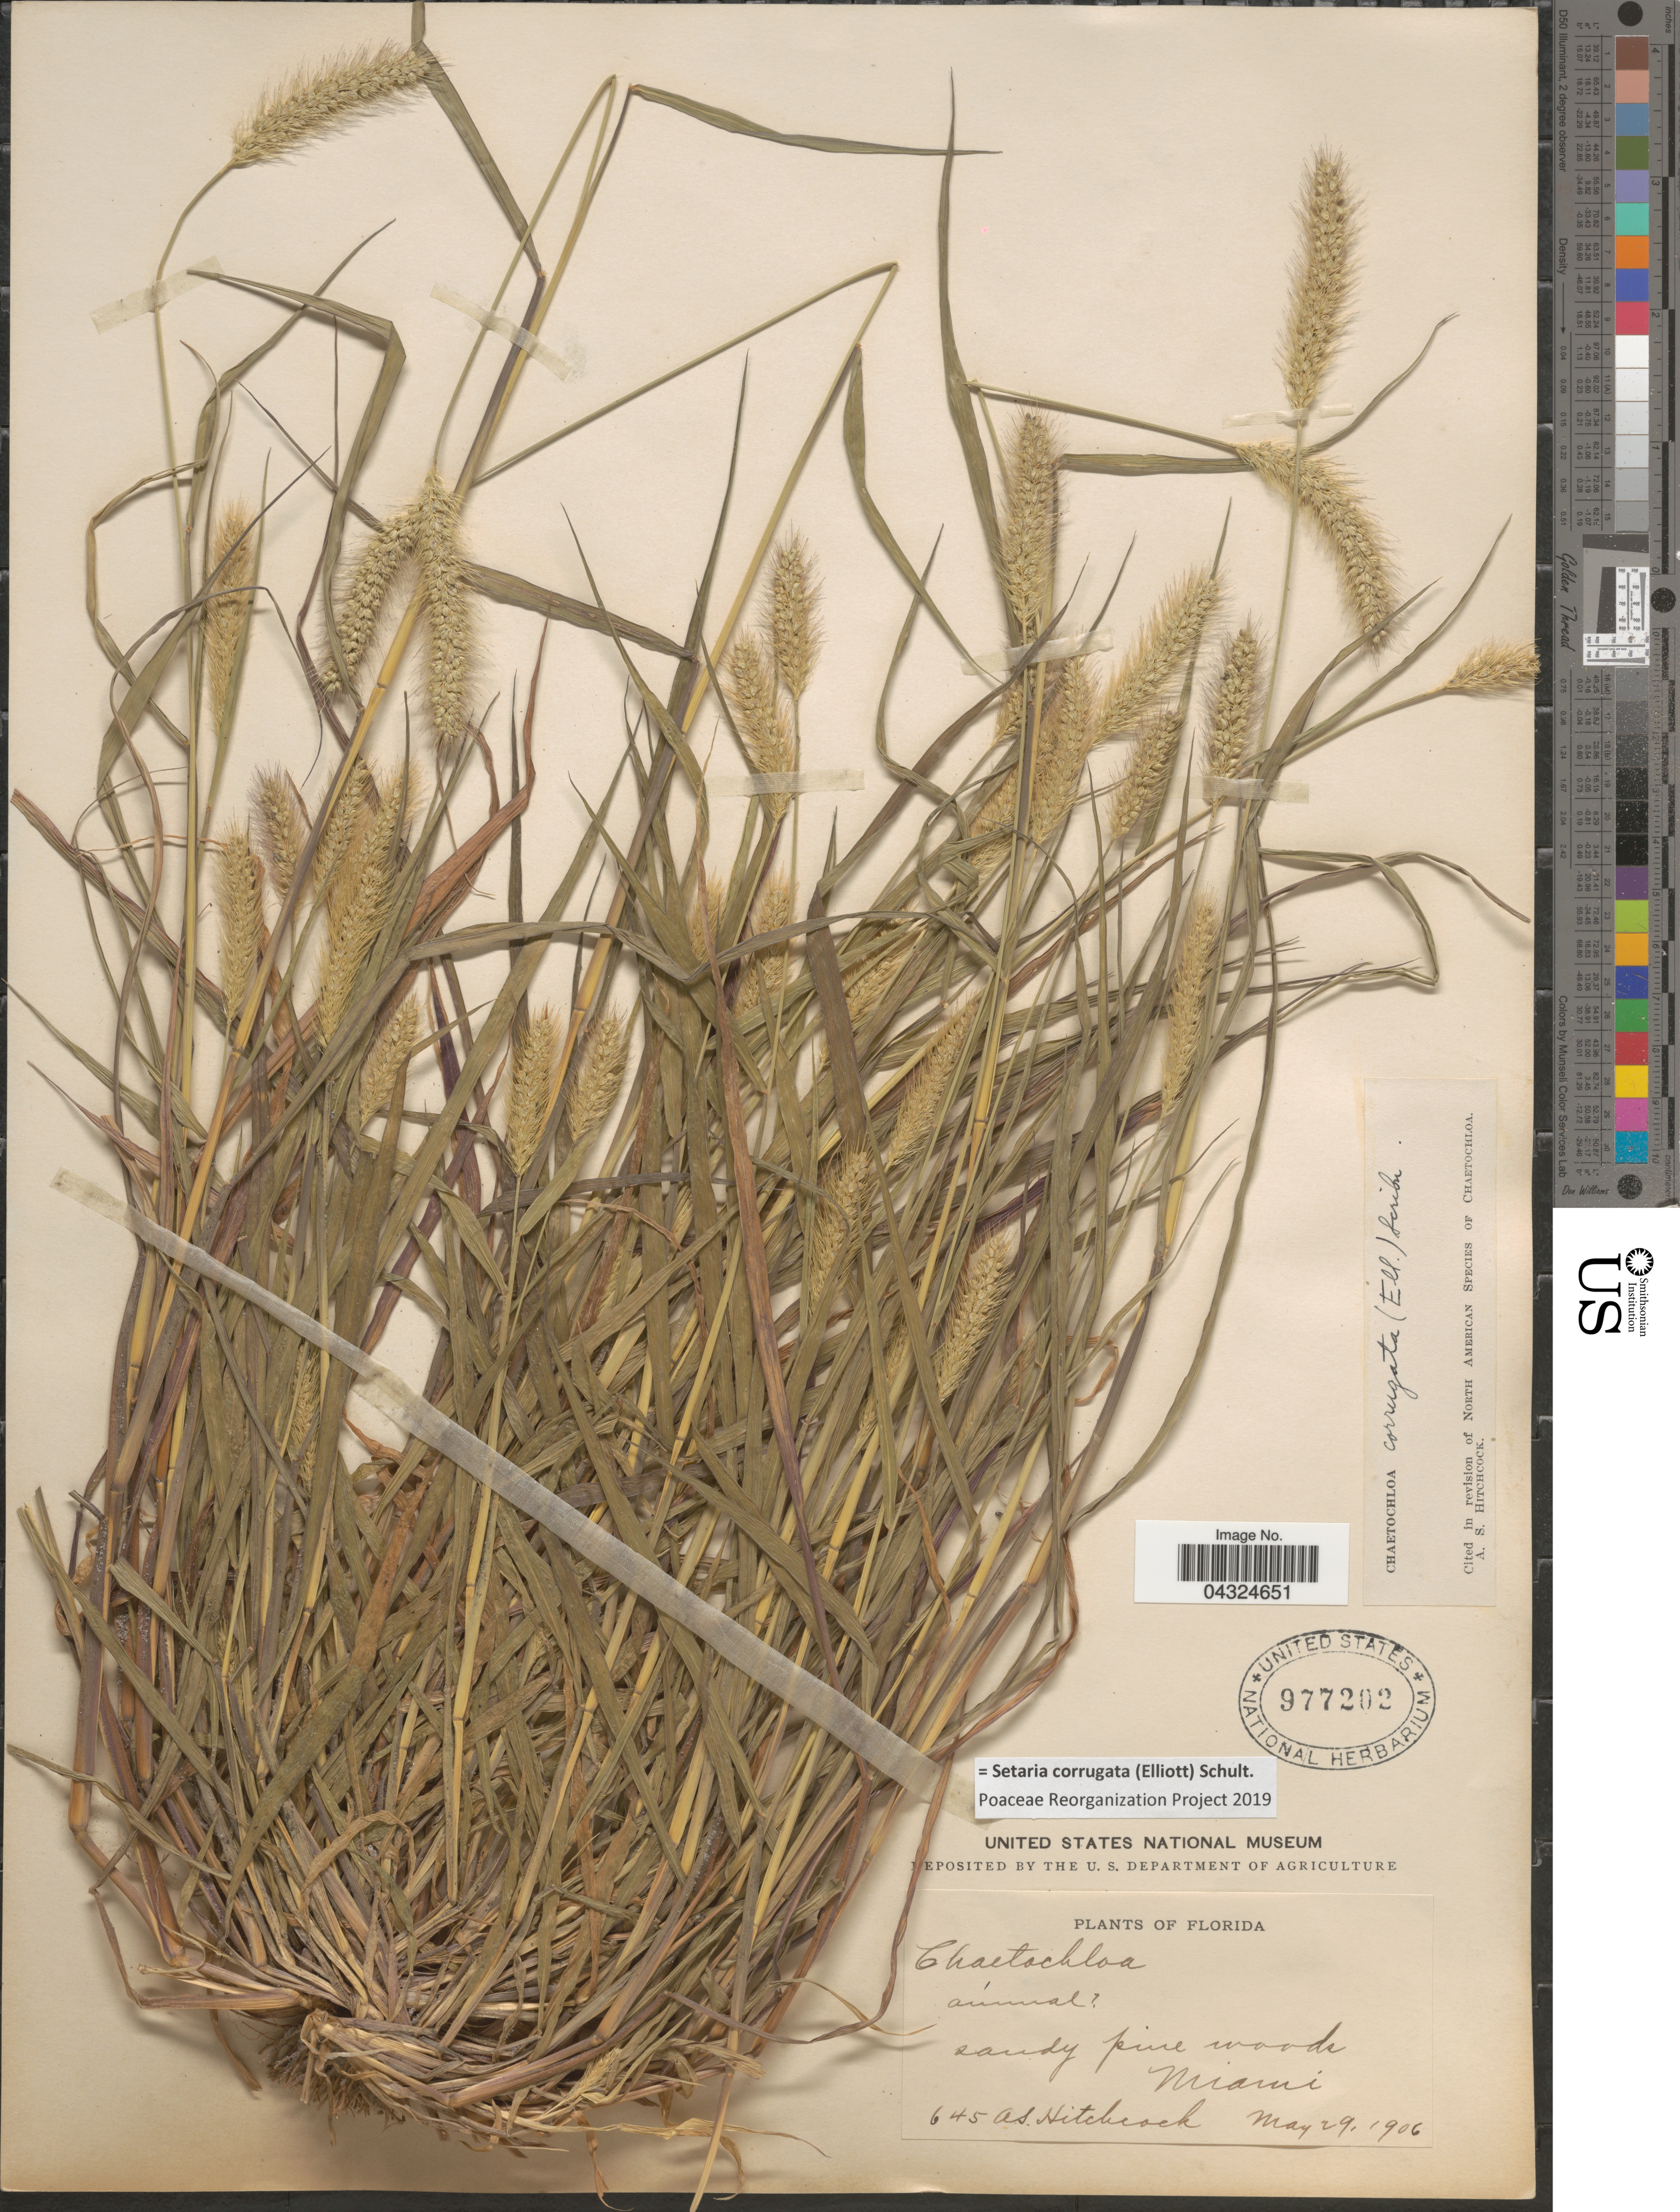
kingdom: Plantae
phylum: Tracheophyta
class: Liliopsida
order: Poales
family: Poaceae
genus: Setaria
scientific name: Setaria corrugata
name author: (Elliott) Schult.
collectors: A. S. Hitchcock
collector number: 645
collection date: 1906-05-29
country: United States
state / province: Florida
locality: Sandy pine woods Miami.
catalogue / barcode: US 977202